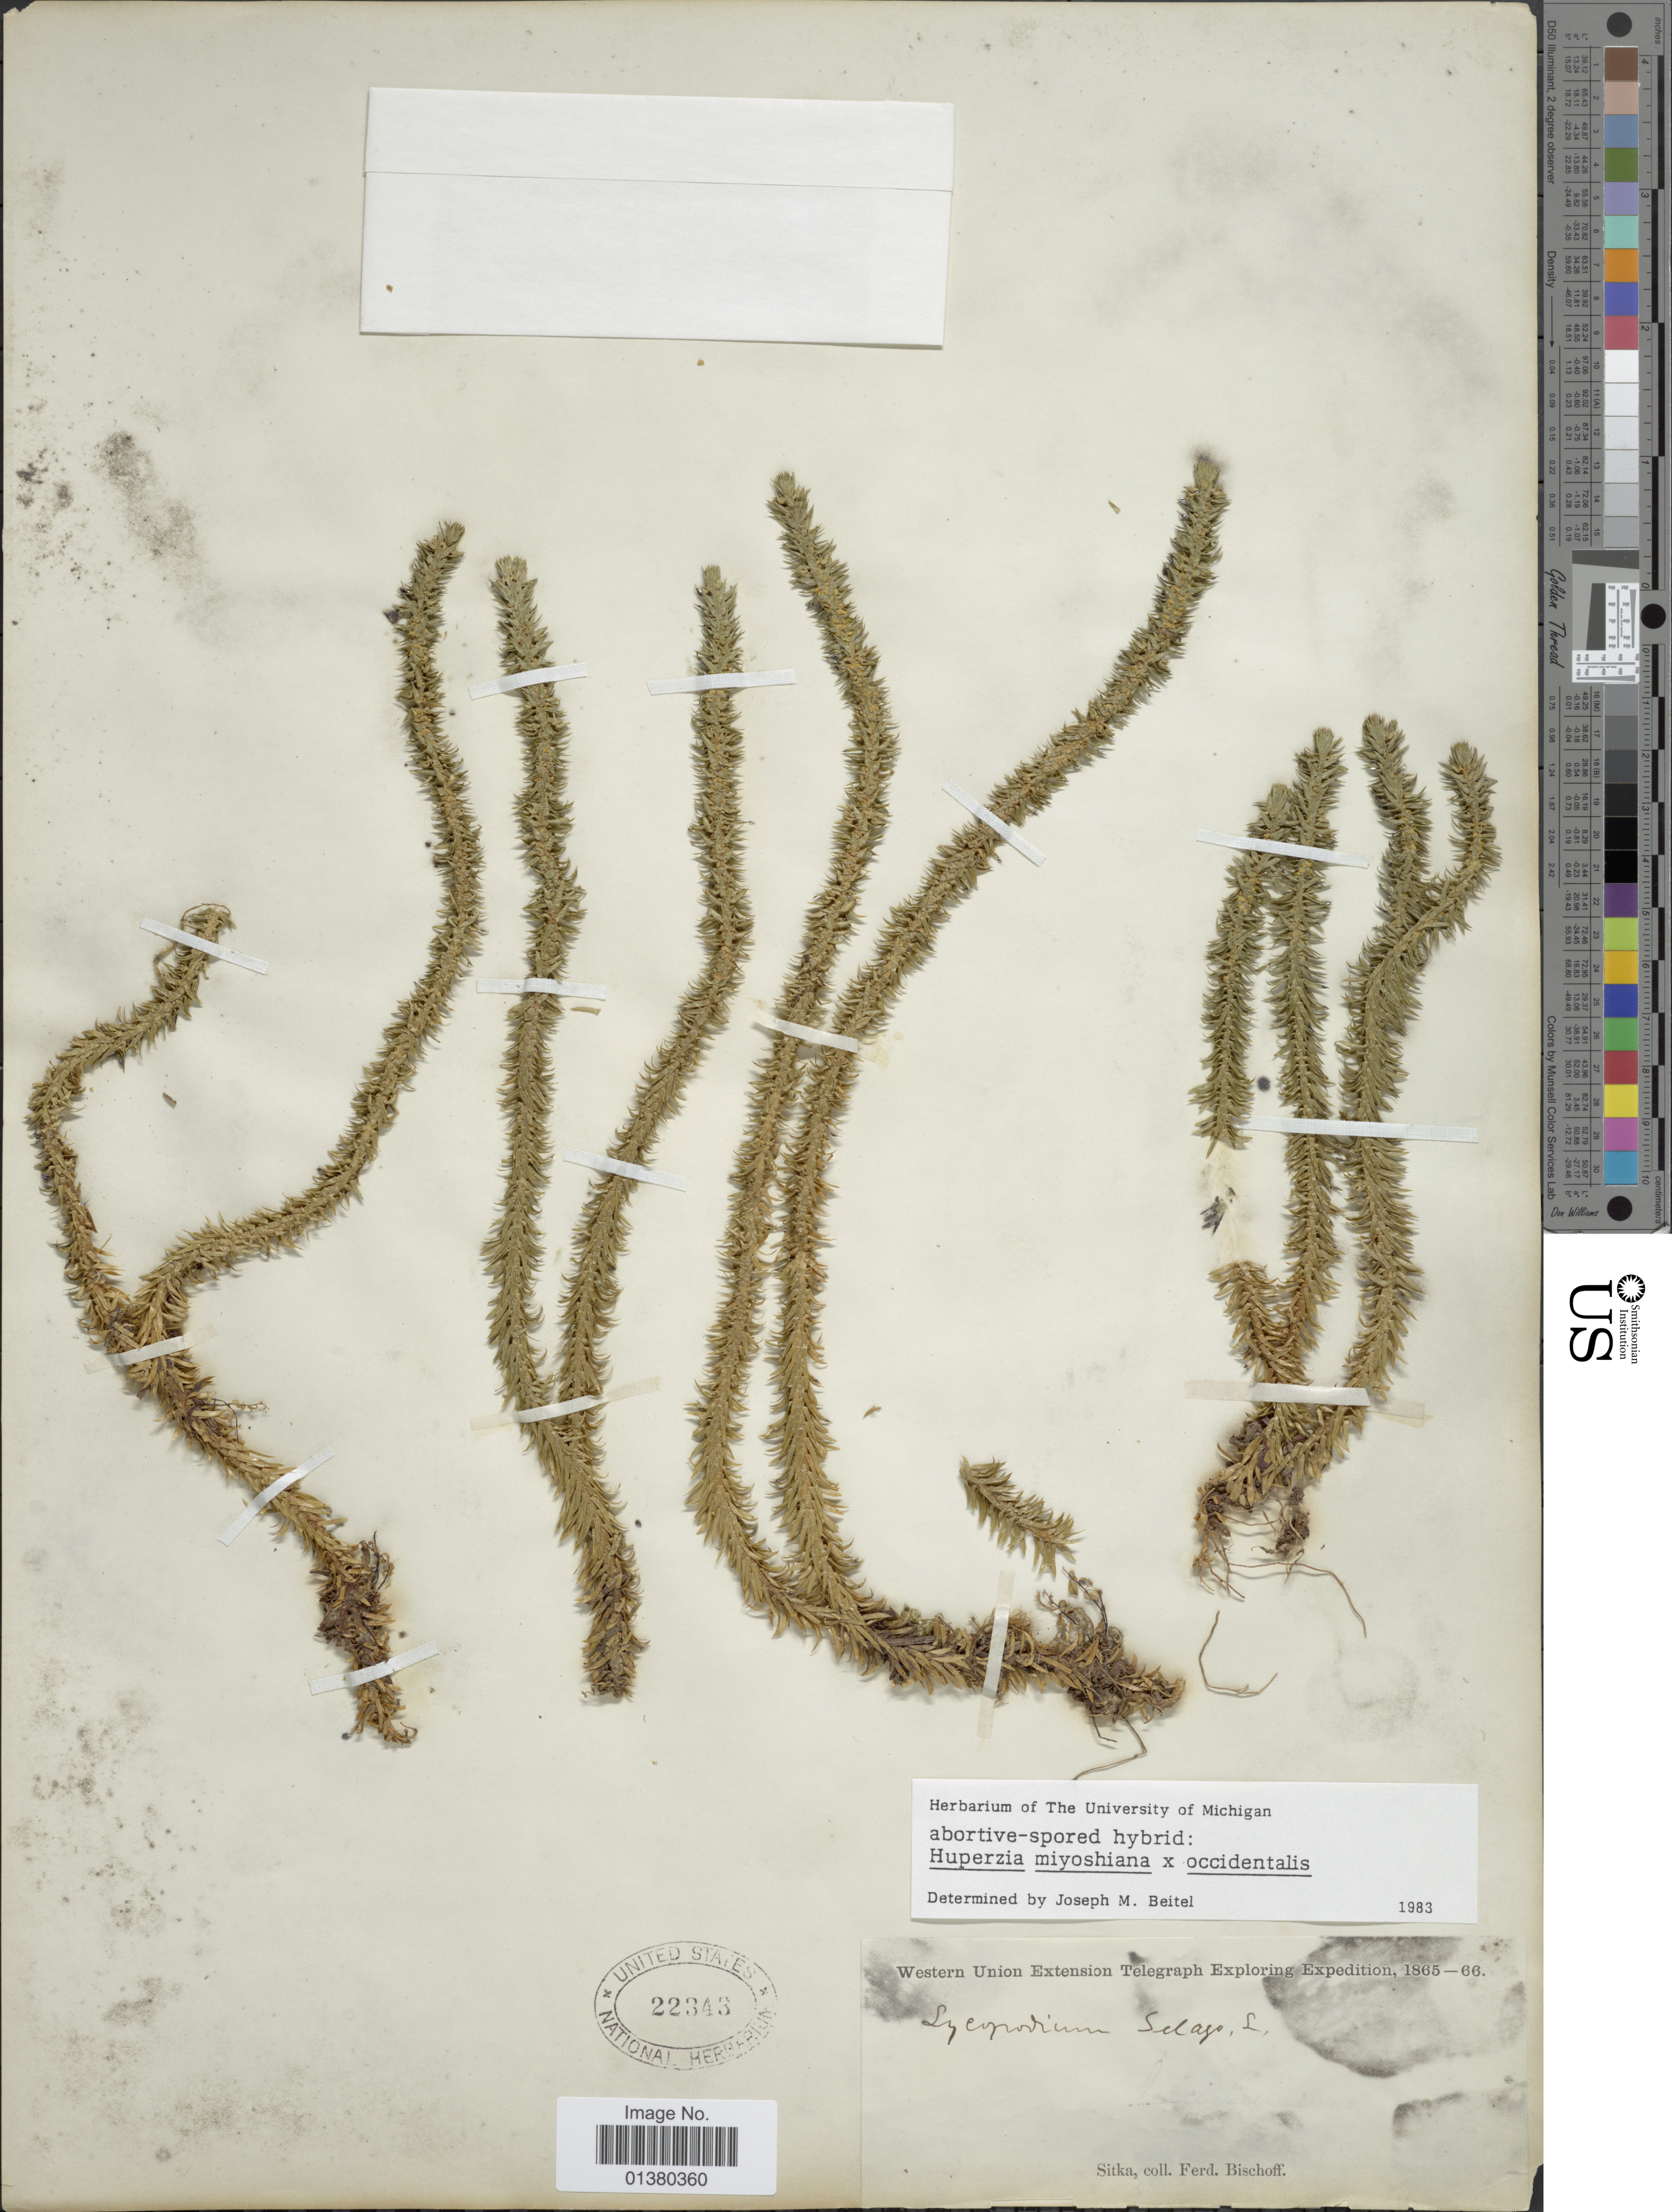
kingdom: Plantae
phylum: Tracheophyta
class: Lycopodiopsida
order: Lycopodiales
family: Lycopodiaceae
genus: Huperzia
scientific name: Huperzia miyoshiana x H. occidentalis (Clute) Kartesz & Gandhi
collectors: F. Bischoff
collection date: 1865/1866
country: United States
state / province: Alaska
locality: Sitka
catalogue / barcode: US 22343